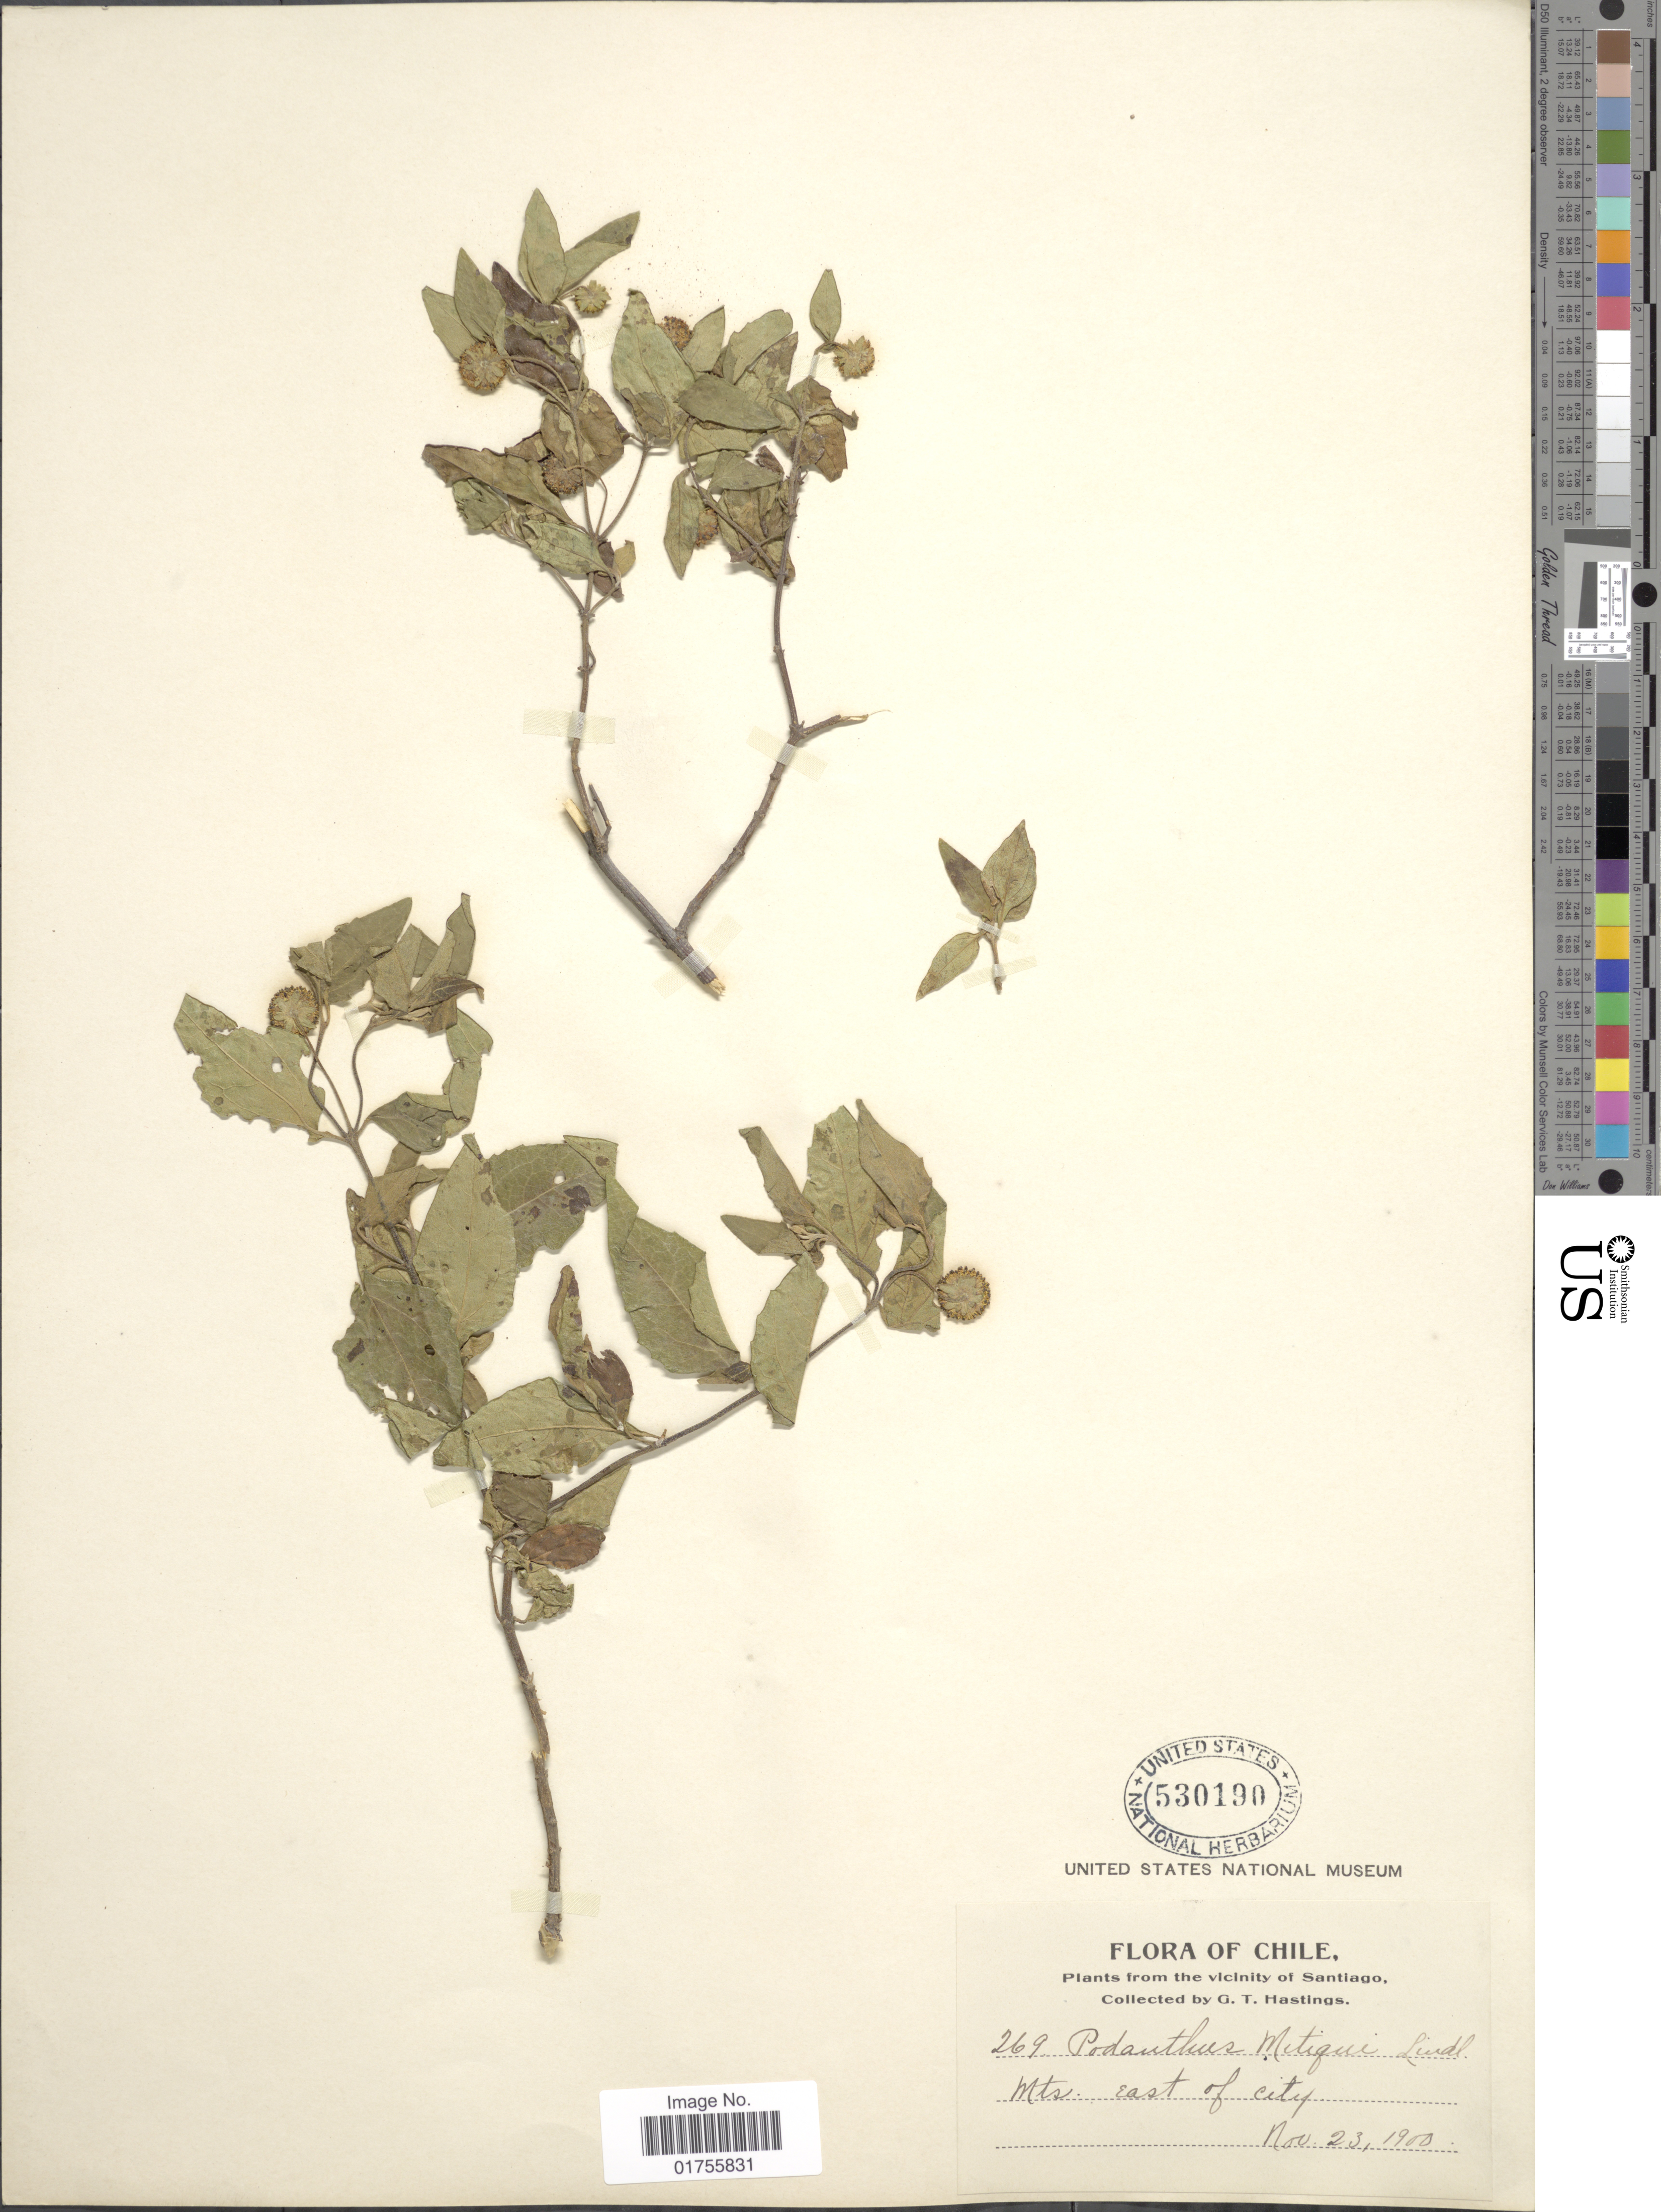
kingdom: Plantae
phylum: Tracheophyta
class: Magnoliopsida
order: Asterales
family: Asteraceae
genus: Podanthus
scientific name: Podanthus mitiqui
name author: Lindl.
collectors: G. Hastings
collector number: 269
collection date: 1900-11-23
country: Chile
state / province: Región Metropolitana (RM)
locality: From the vicinity of Santiago, Mts East of City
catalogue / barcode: US 530190